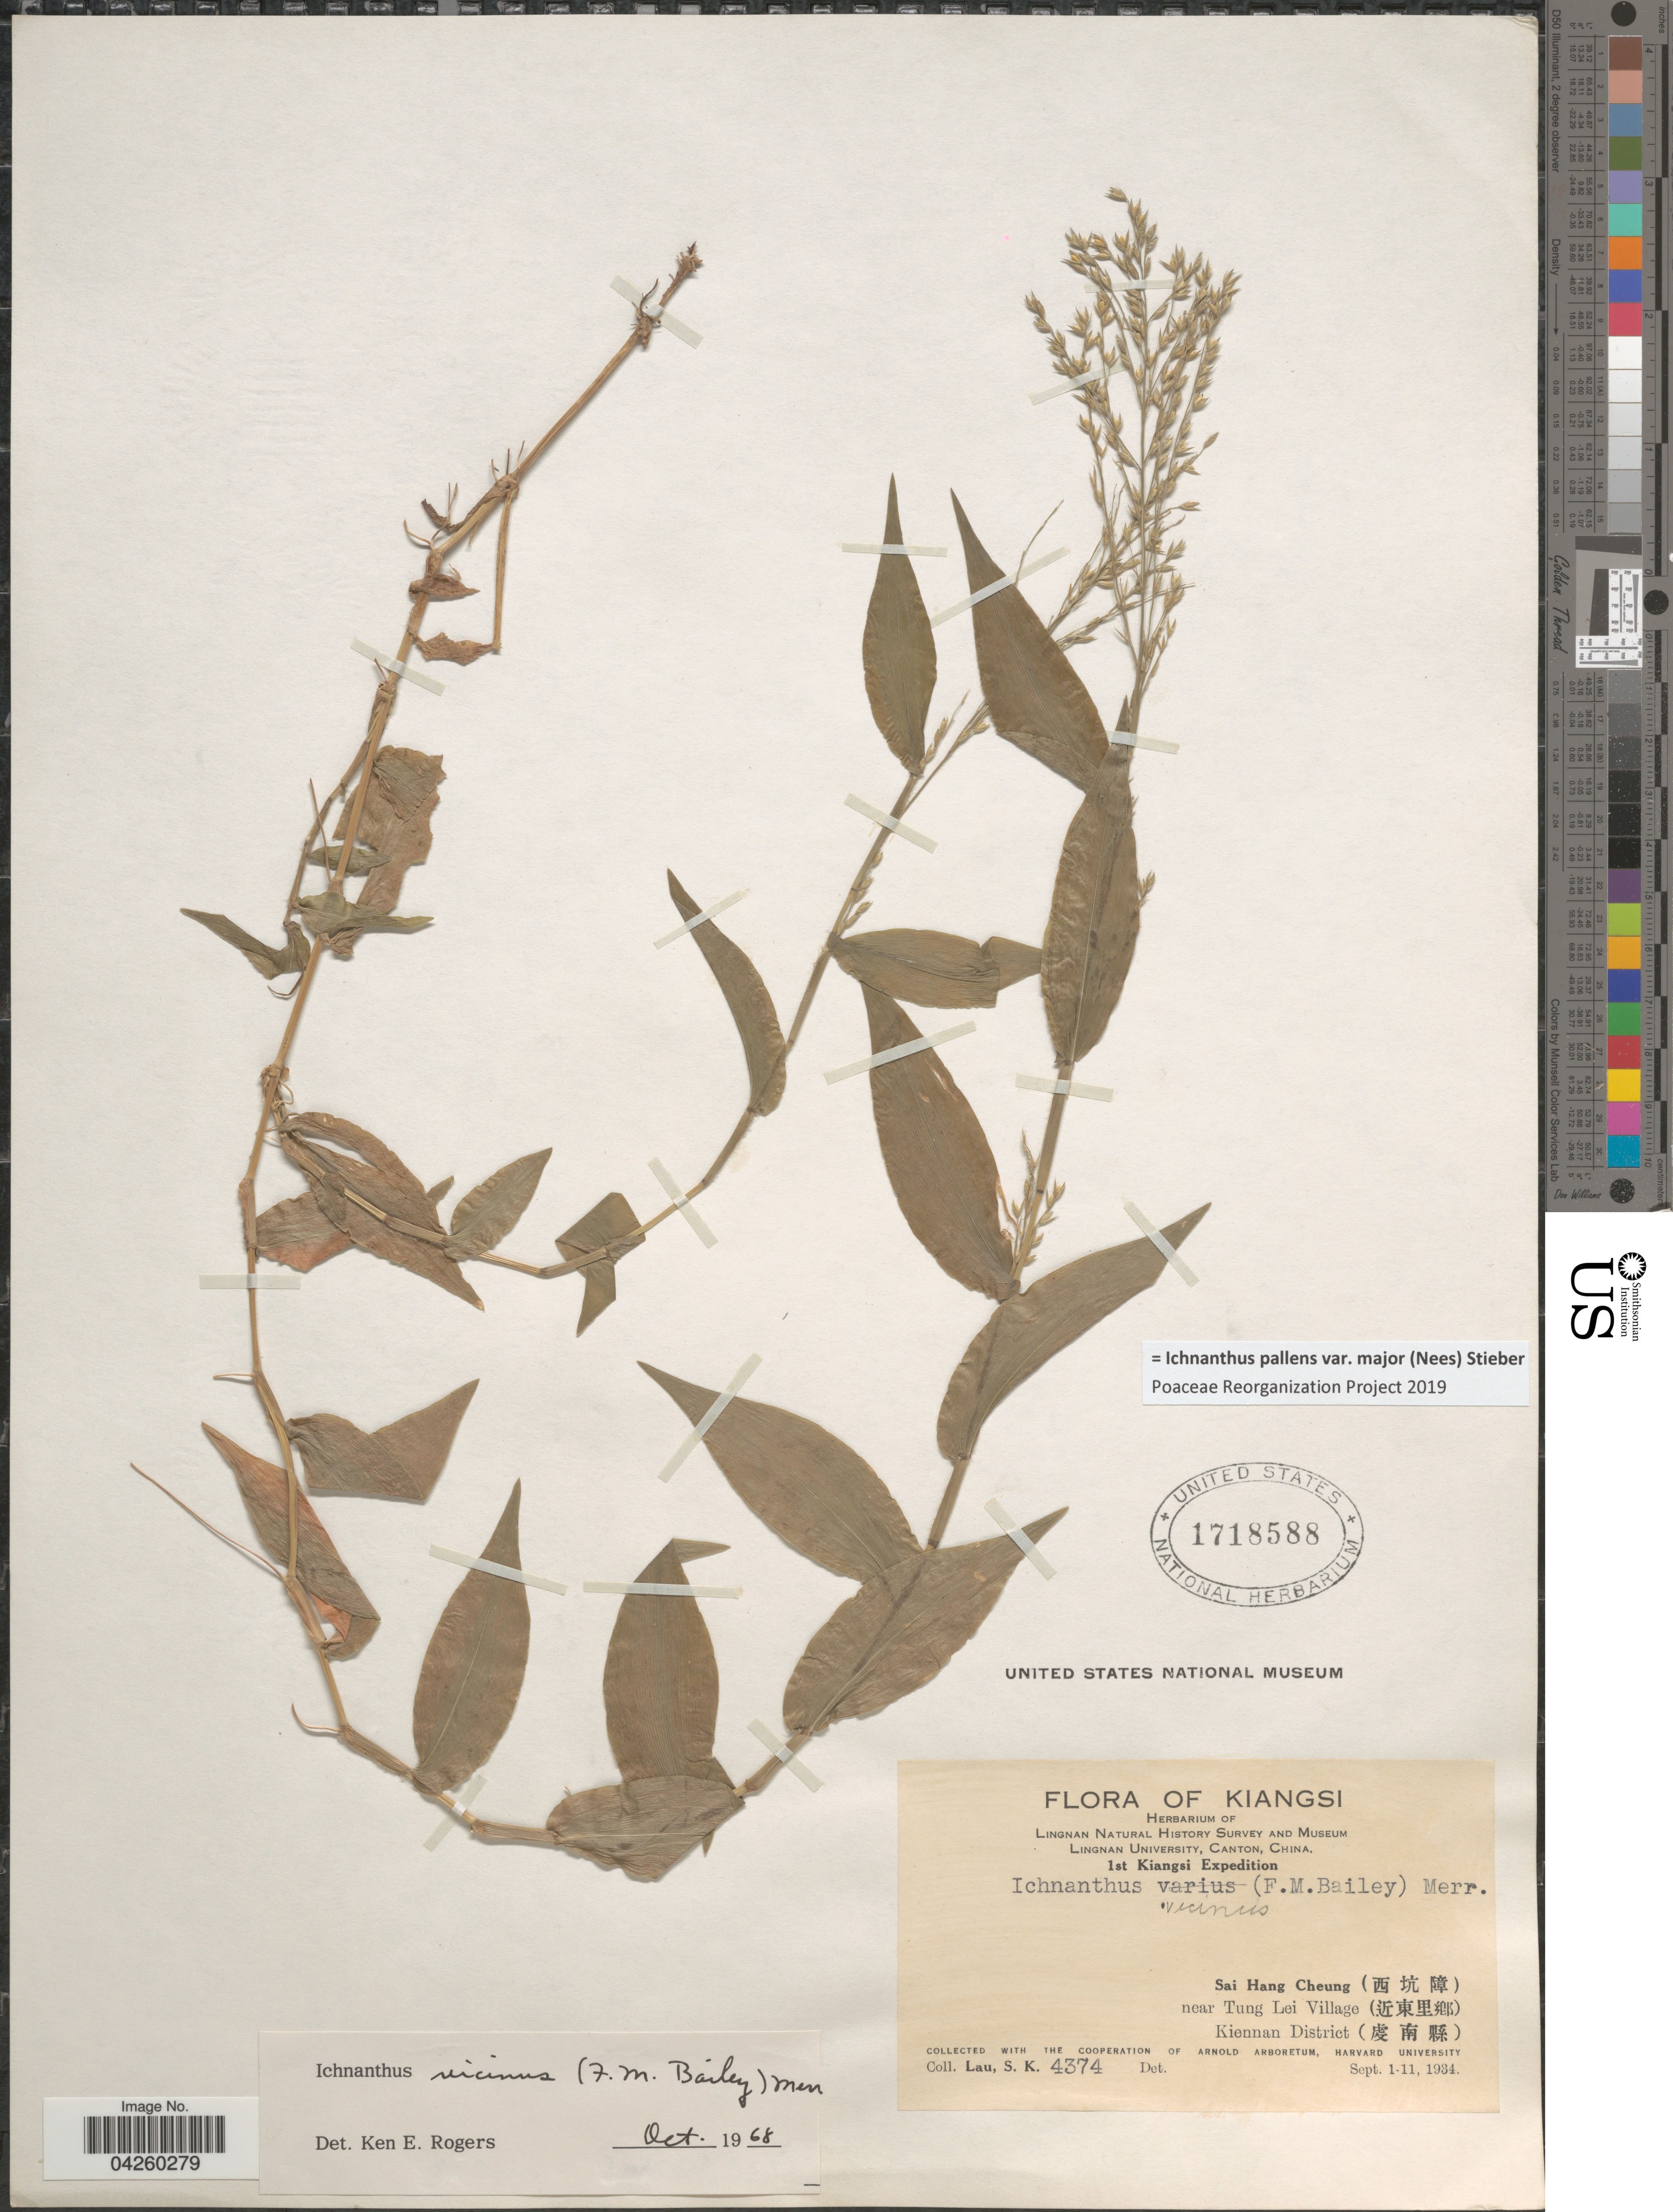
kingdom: Plantae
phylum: Tracheophyta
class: Liliopsida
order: Poales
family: Poaceae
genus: Ichnanthus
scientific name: Ichnanthus pallens var. major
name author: (Nees) Stieber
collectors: S. K. Lau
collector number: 4374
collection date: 1934-09-01/1934-09-11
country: China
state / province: Jiangxi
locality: Kiangsi. 1st Kiangsi Expedition. Sai Hang Cheung (X) near Tung Lei Village (X) Kiennan District (X).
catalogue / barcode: US 1718588